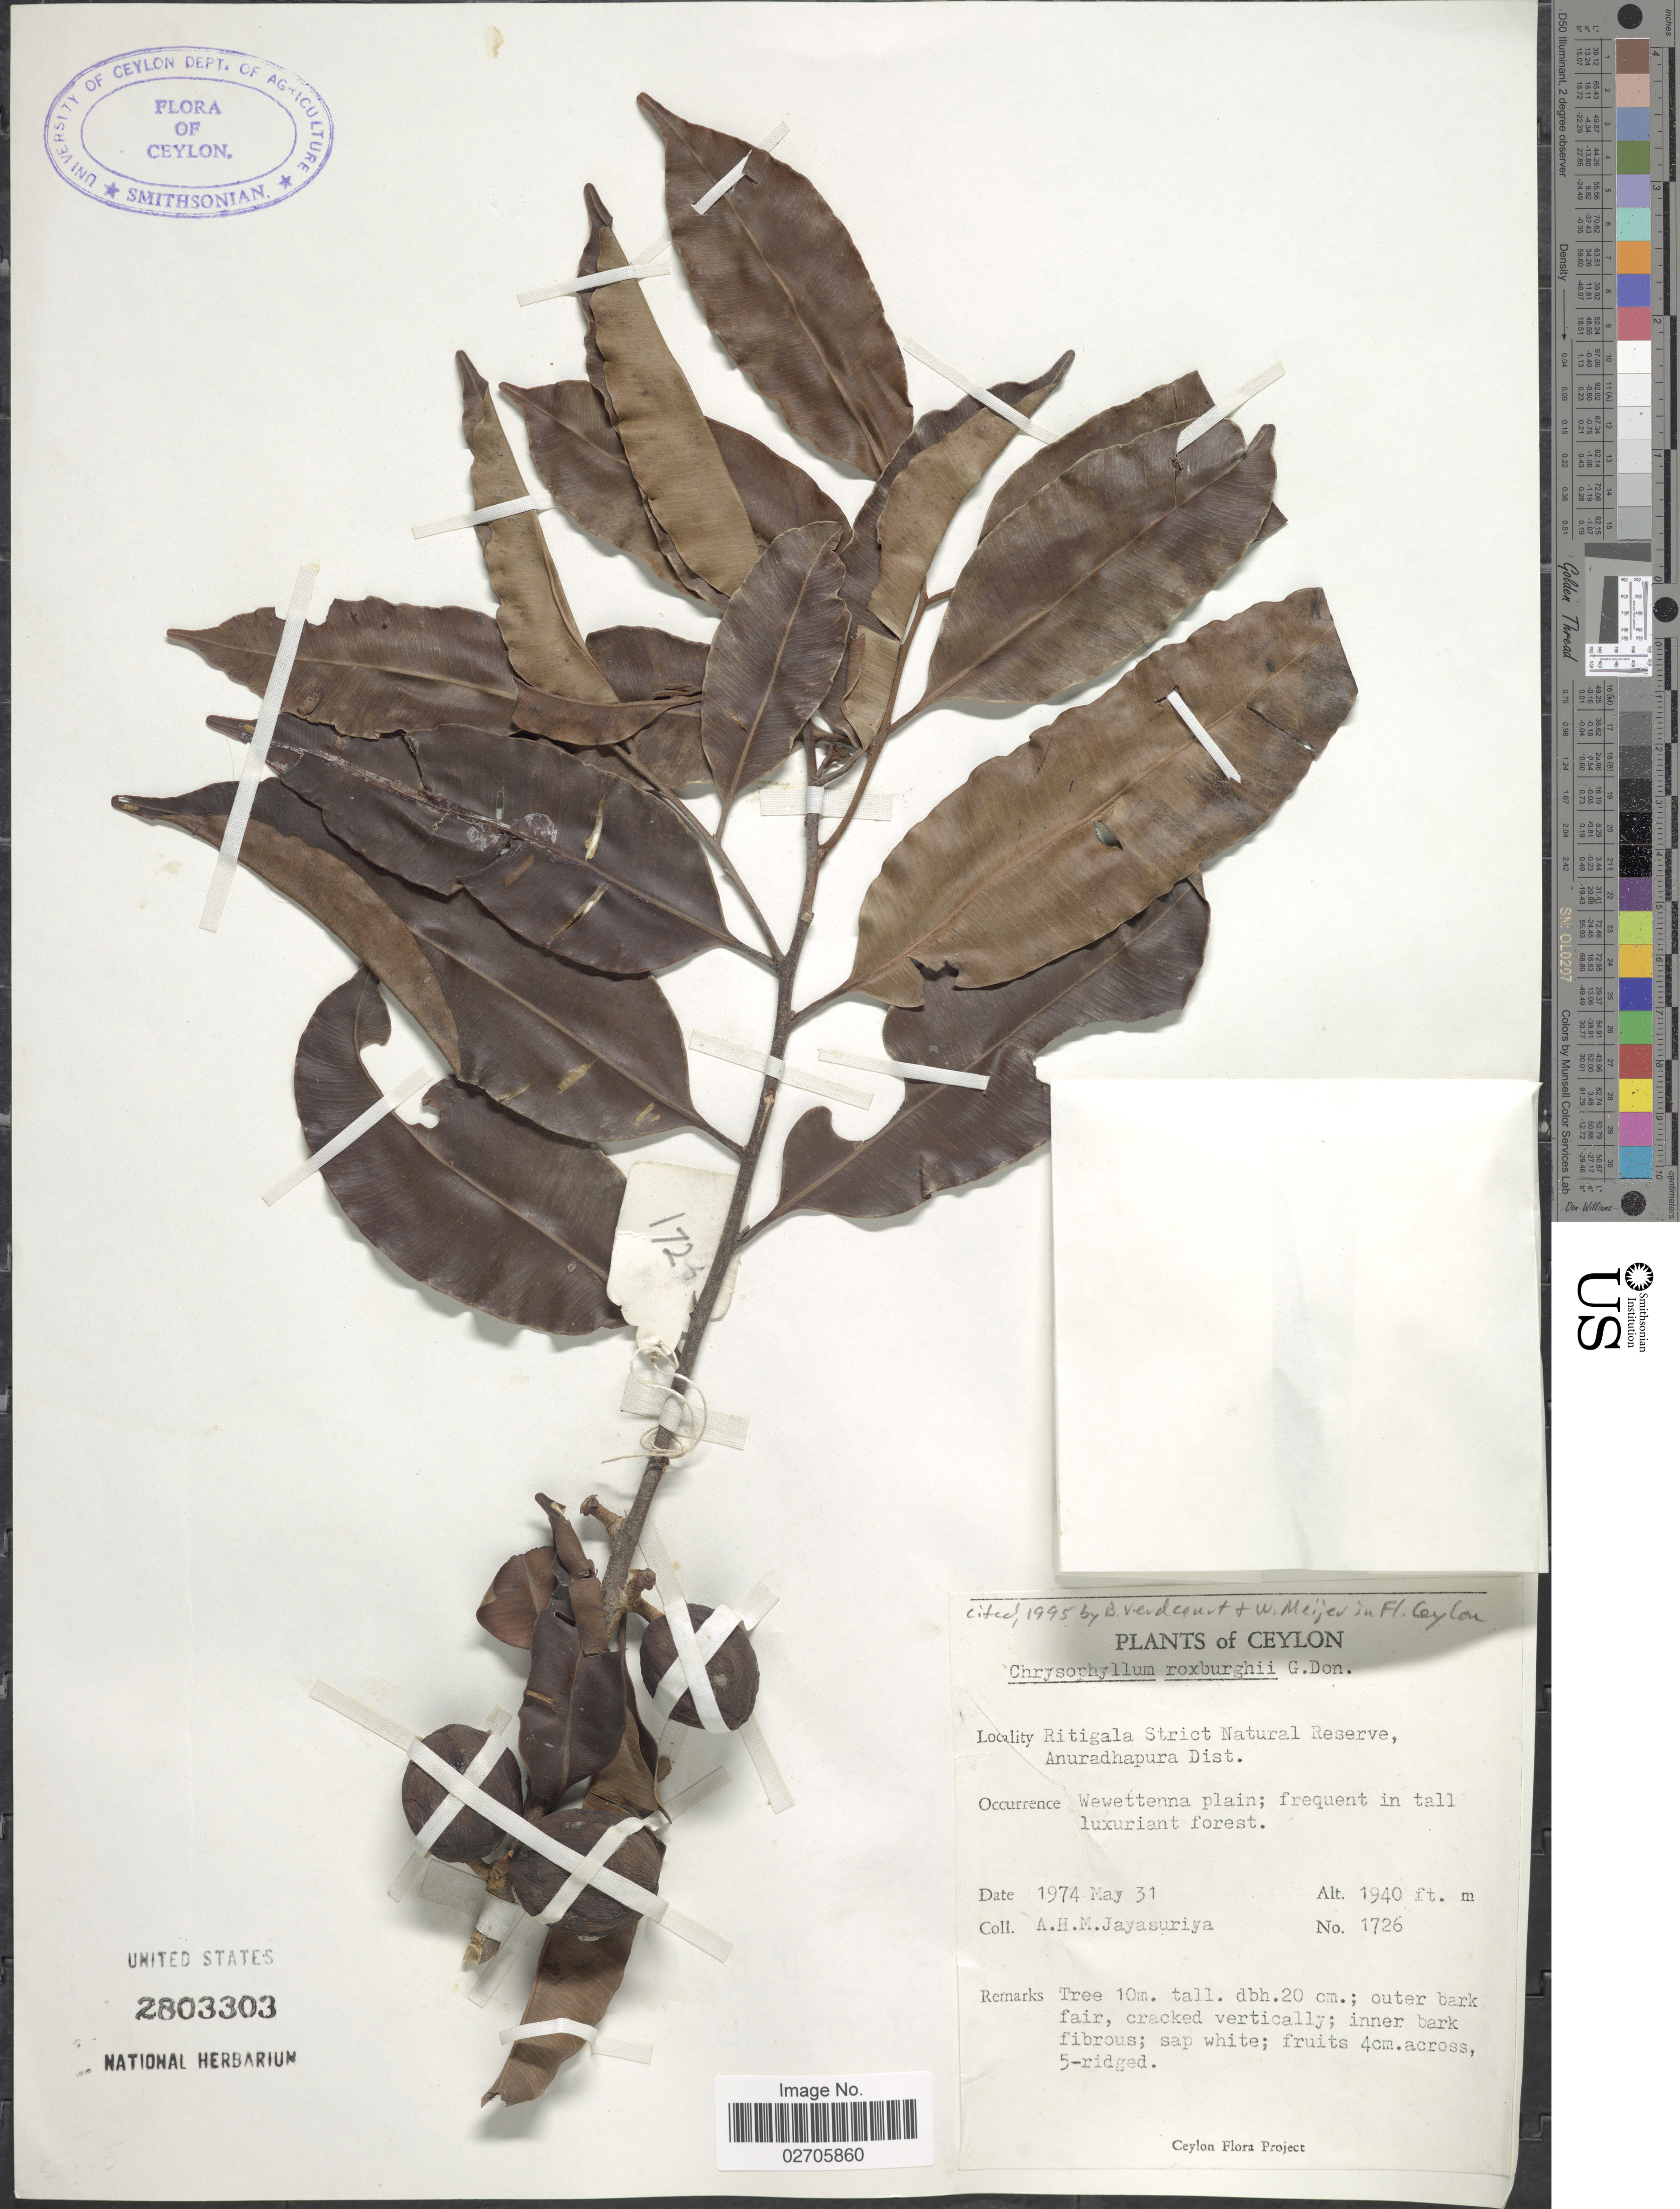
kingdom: Plantae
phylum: Tracheophyta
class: Magnoliopsida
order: Ericales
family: Sapotaceae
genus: Chrysophyllum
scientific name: Chrysophyllum roxburghii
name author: G. Don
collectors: A. H. Jayasuriya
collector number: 1726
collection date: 1974-05-31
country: Sri Lanka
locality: Ceylon, Ritigala Strict Natural Reserve, Anuradhapura dist. Weweltenna plain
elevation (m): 591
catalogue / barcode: US 2803303